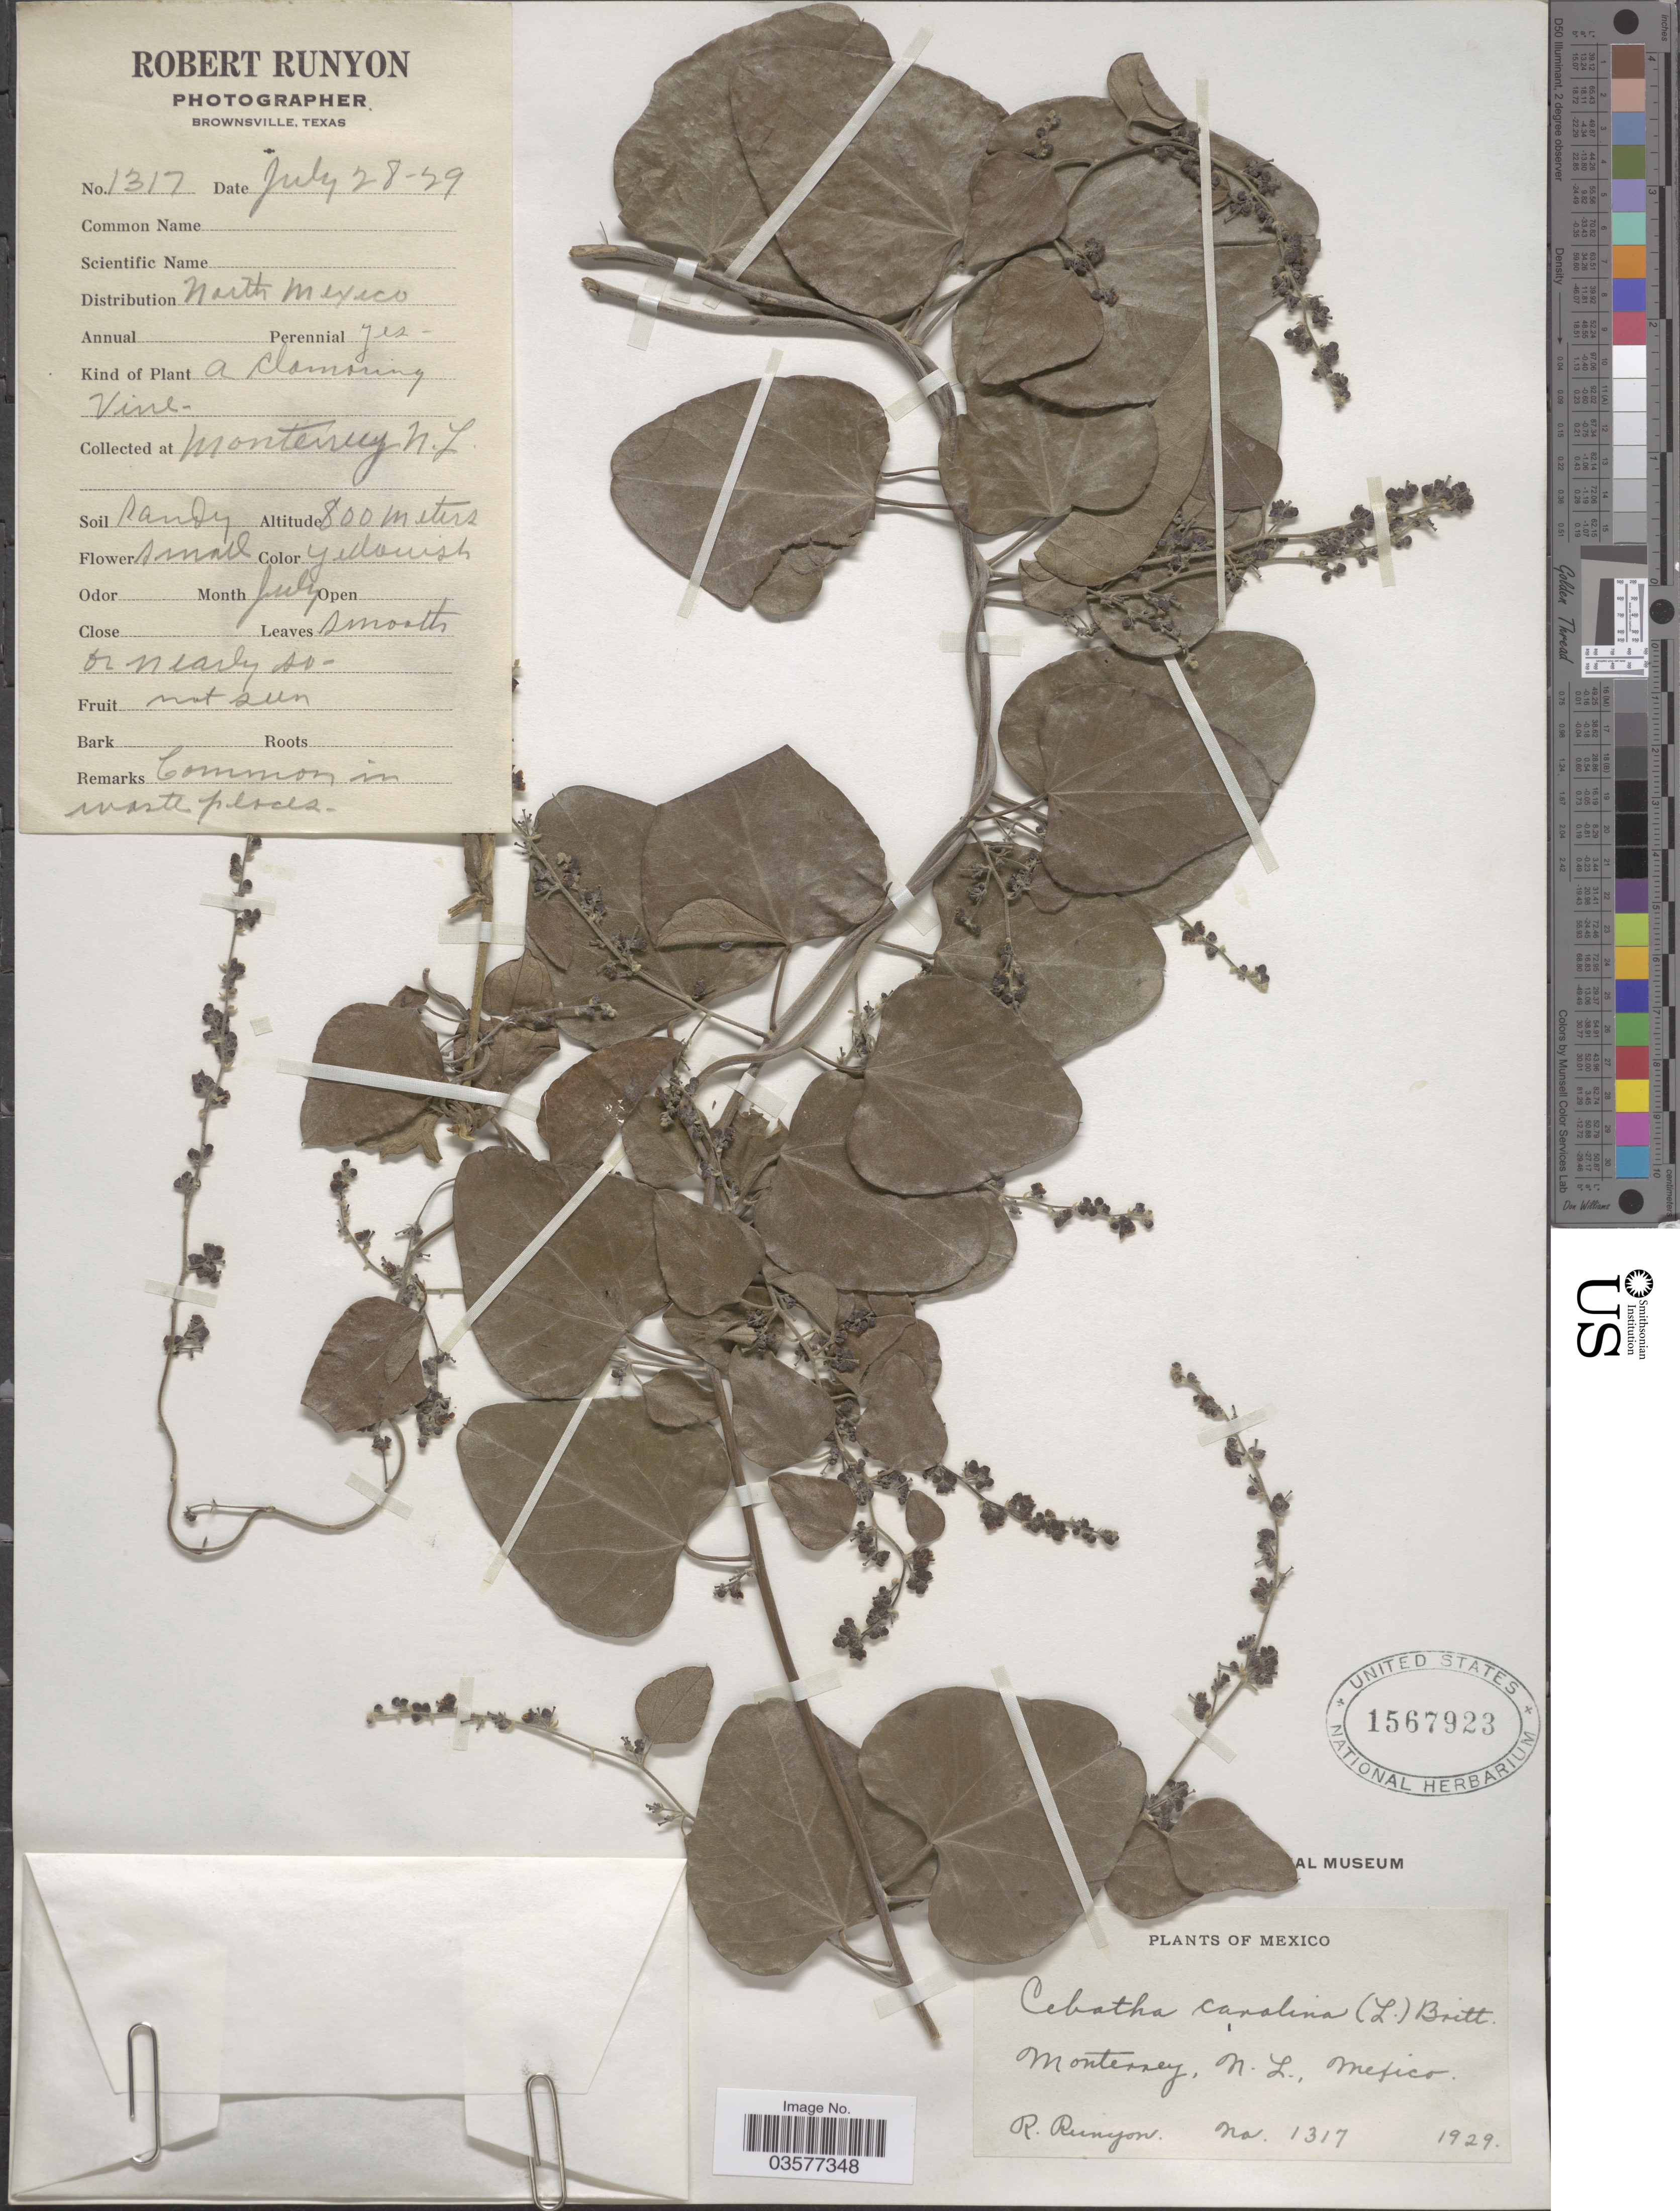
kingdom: Plantae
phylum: Tracheophyta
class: Magnoliopsida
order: Ranunculales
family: Menispermaceae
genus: Cocculus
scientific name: Cocculus carolinus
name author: (L.) DC.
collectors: R. Runyon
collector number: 1317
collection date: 1929-07-28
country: Mexico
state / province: Nuevo León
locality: Monterrey.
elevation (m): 800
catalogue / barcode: US 1567923